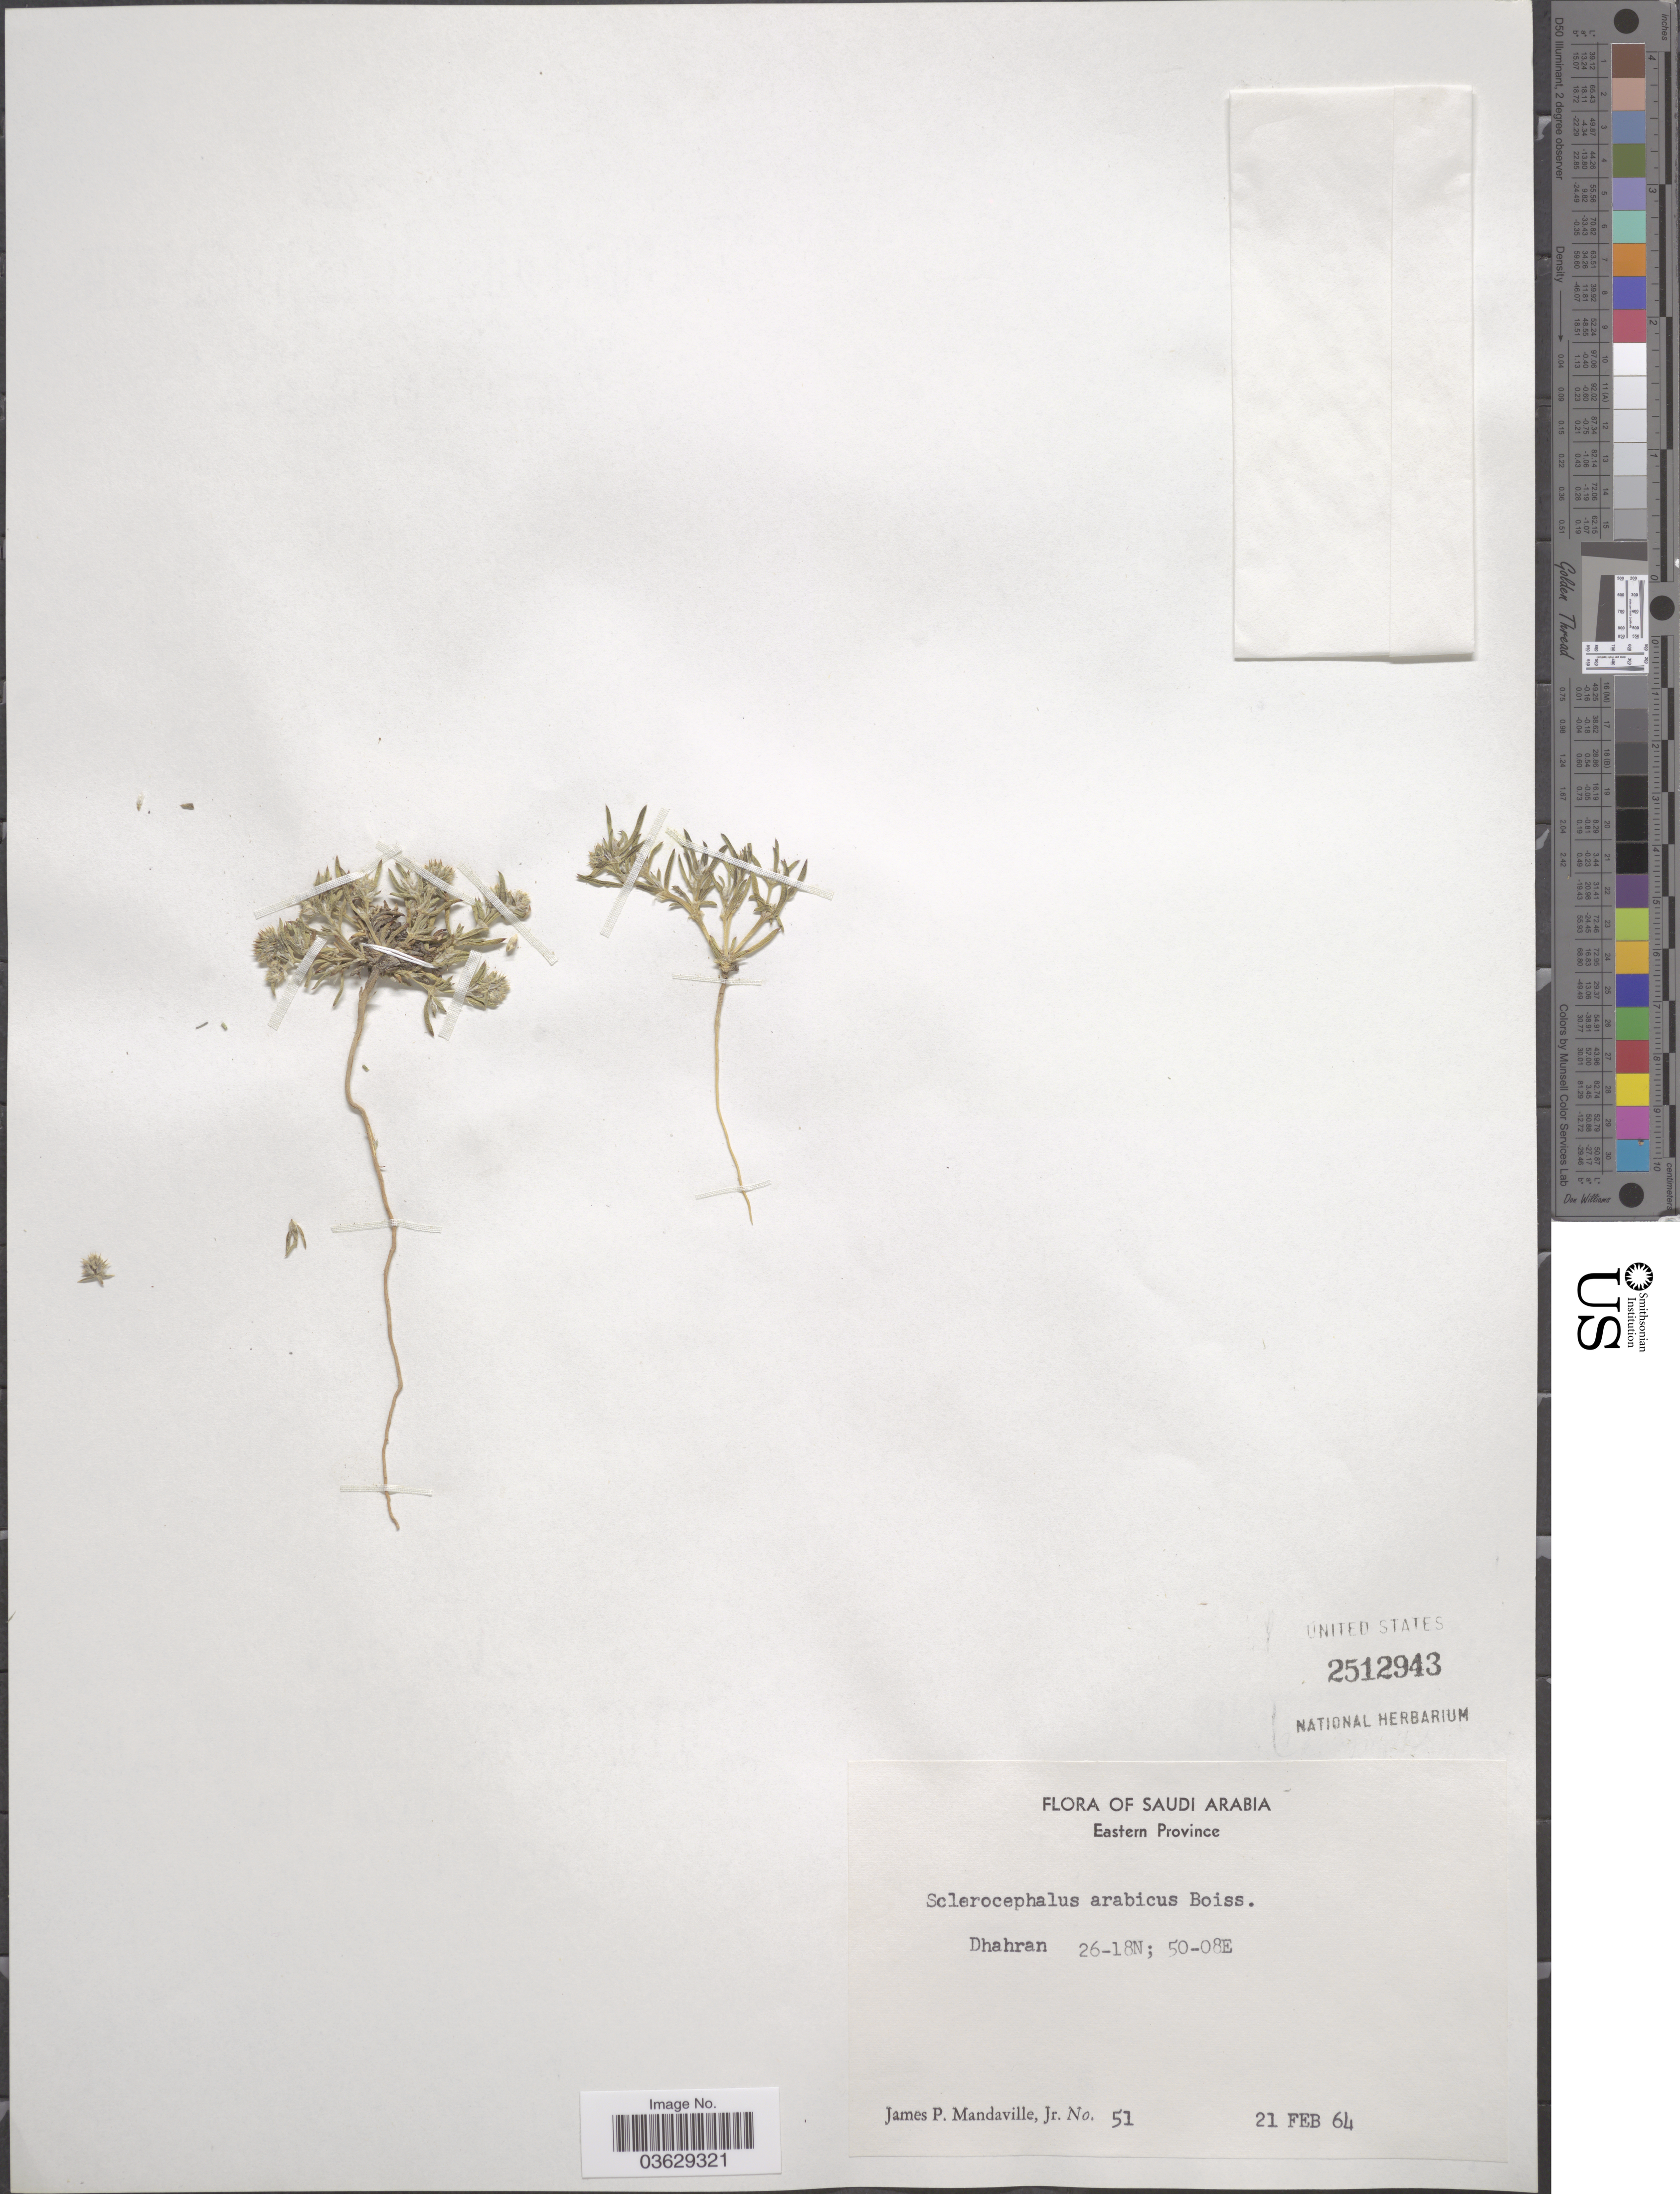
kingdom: Plantae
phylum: Tracheophyta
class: Magnoliopsida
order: Caryophyllales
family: Caryophyllaceae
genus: Gymnocarpos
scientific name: Gymnocarpos sclerocephalus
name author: (Decne.) Dahlgren & Thulin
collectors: J. Mandaville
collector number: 51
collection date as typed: Transcribed d/m/y: 21/2/64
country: Saudi Arabia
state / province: Ash Sharqiyah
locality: Eastern Province. Dhahran.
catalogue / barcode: US 2512943